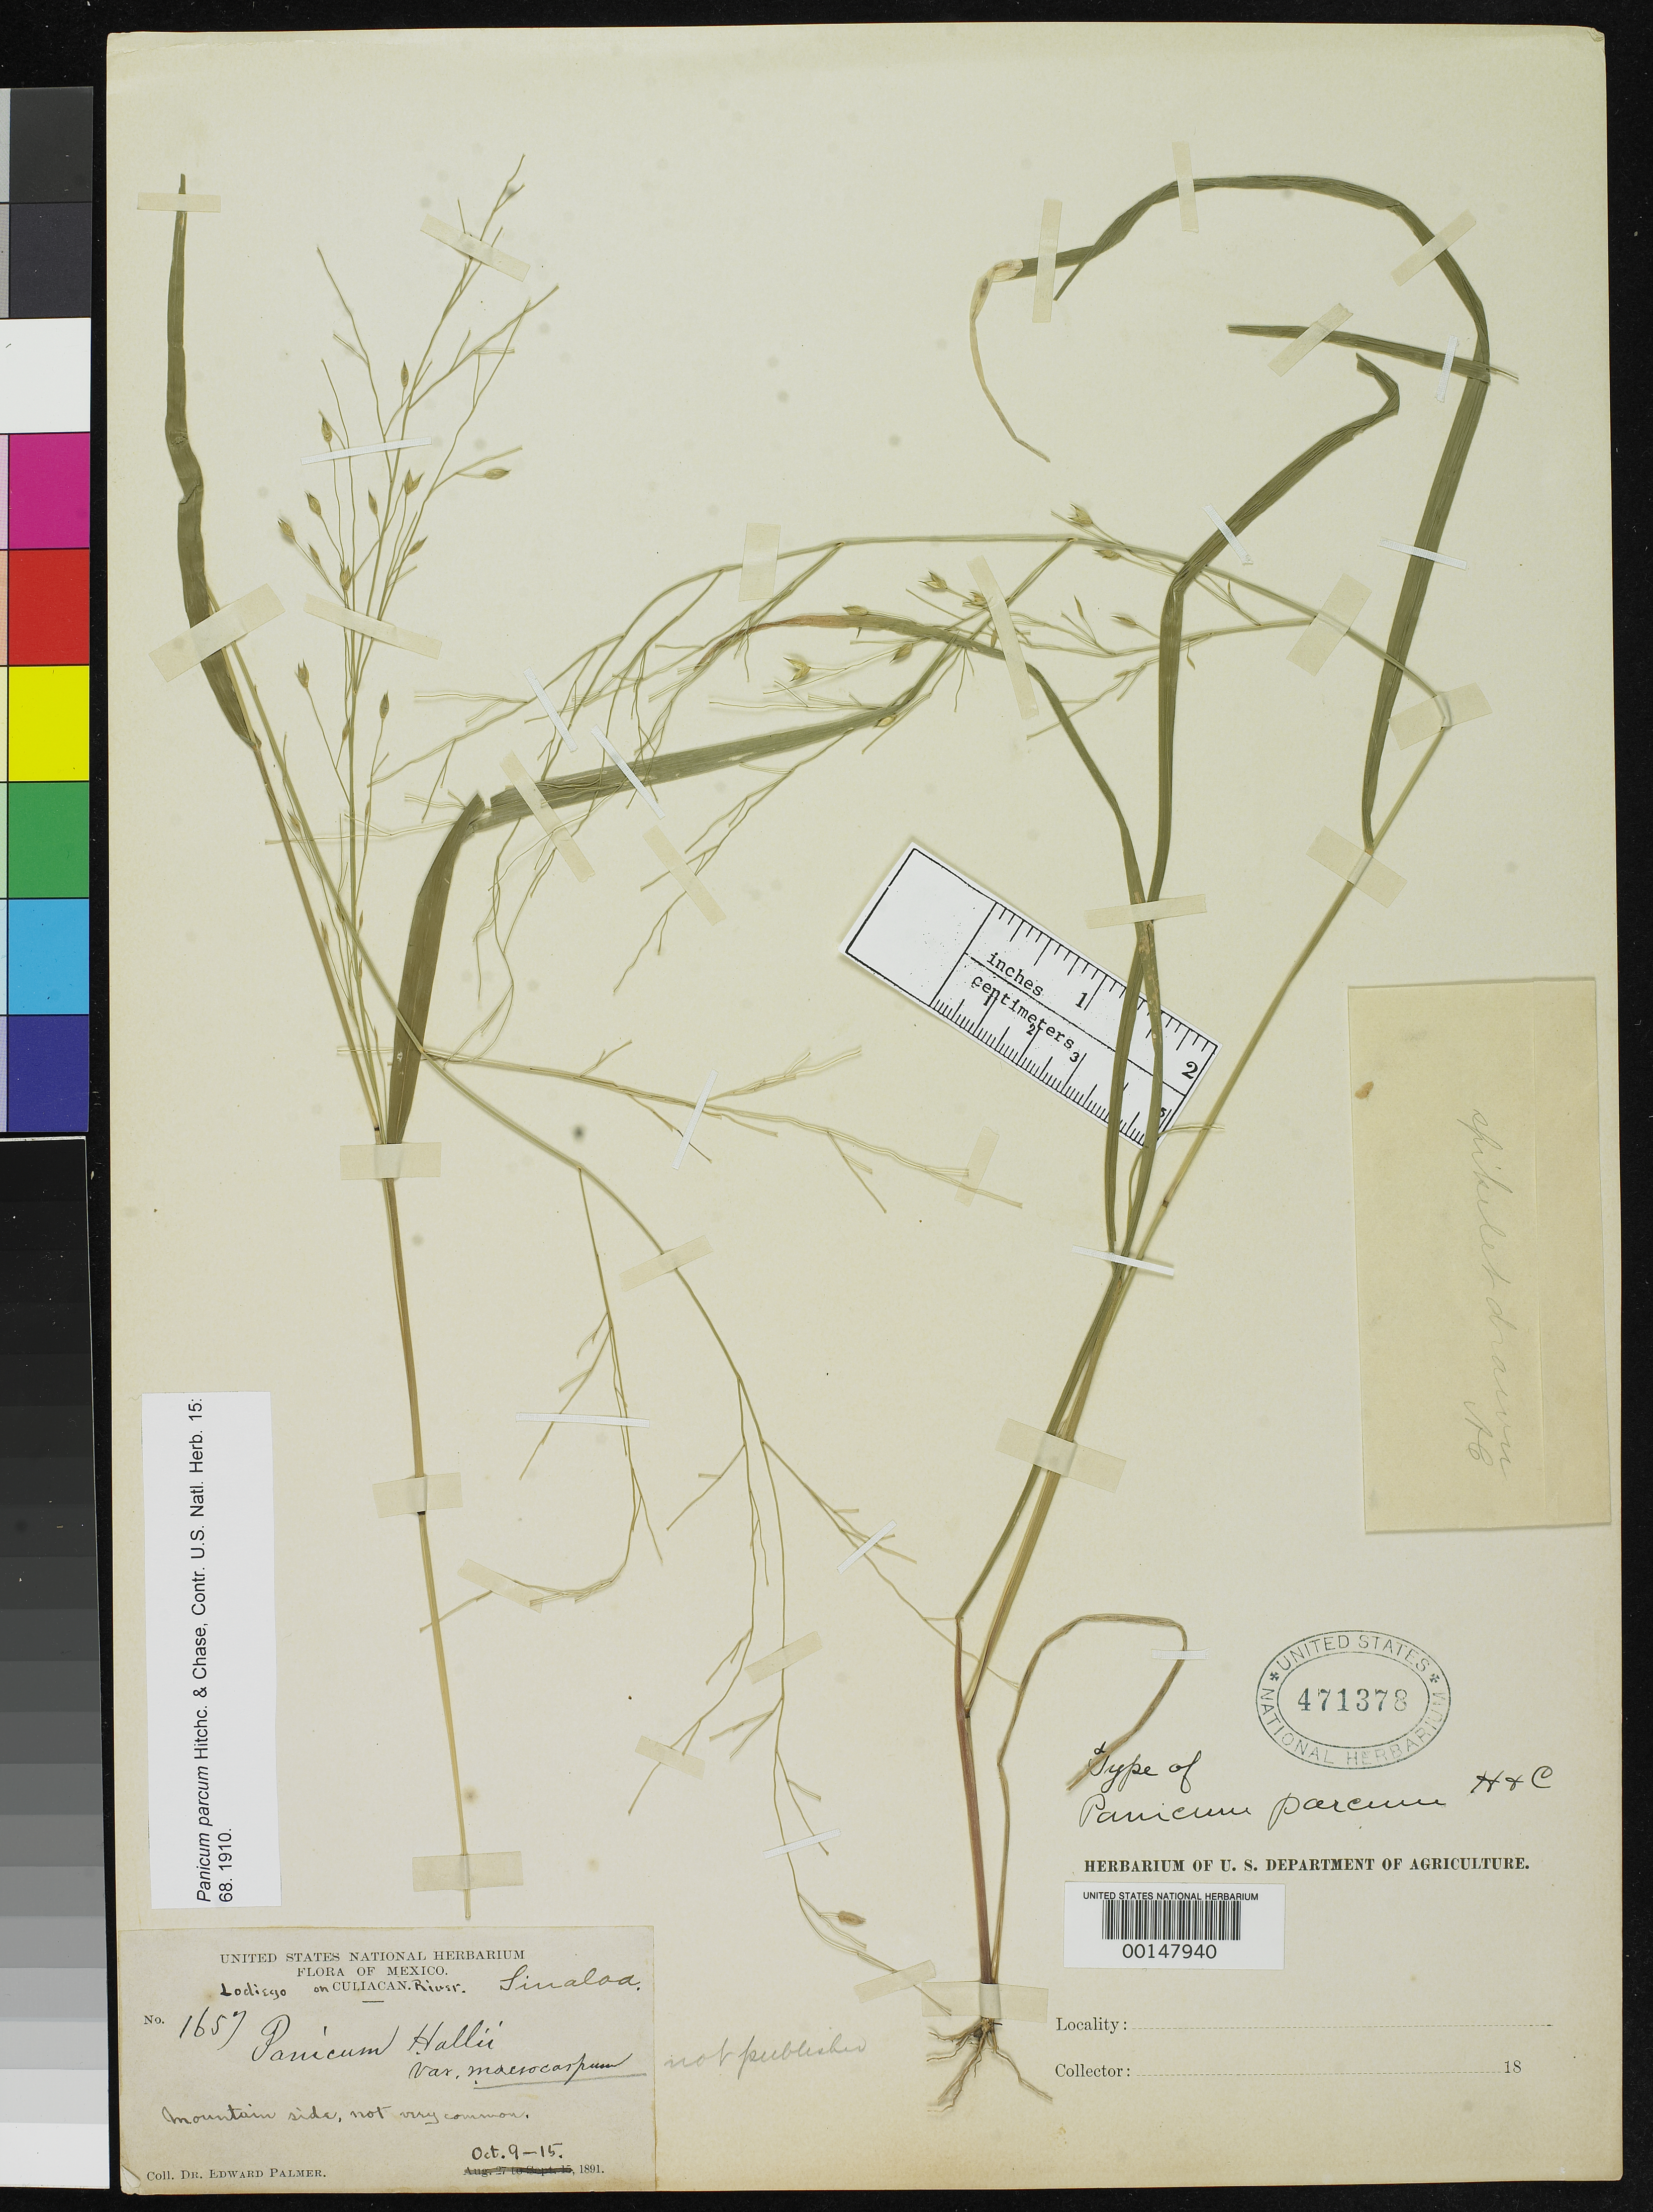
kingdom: Plantae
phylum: Tracheophyta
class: Liliopsida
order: Poales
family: Poaceae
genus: Panicum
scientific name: Panicum parcum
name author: Hitchc. & Chase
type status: Holotype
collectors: E. Palmer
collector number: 1657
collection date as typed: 09 Oct 1891 to 15 Oct 1891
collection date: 1891-10-09/1891-10-15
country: Mexico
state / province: Sinaloa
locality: Lodiego on Culiacan River, mountain side.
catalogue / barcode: US 471378